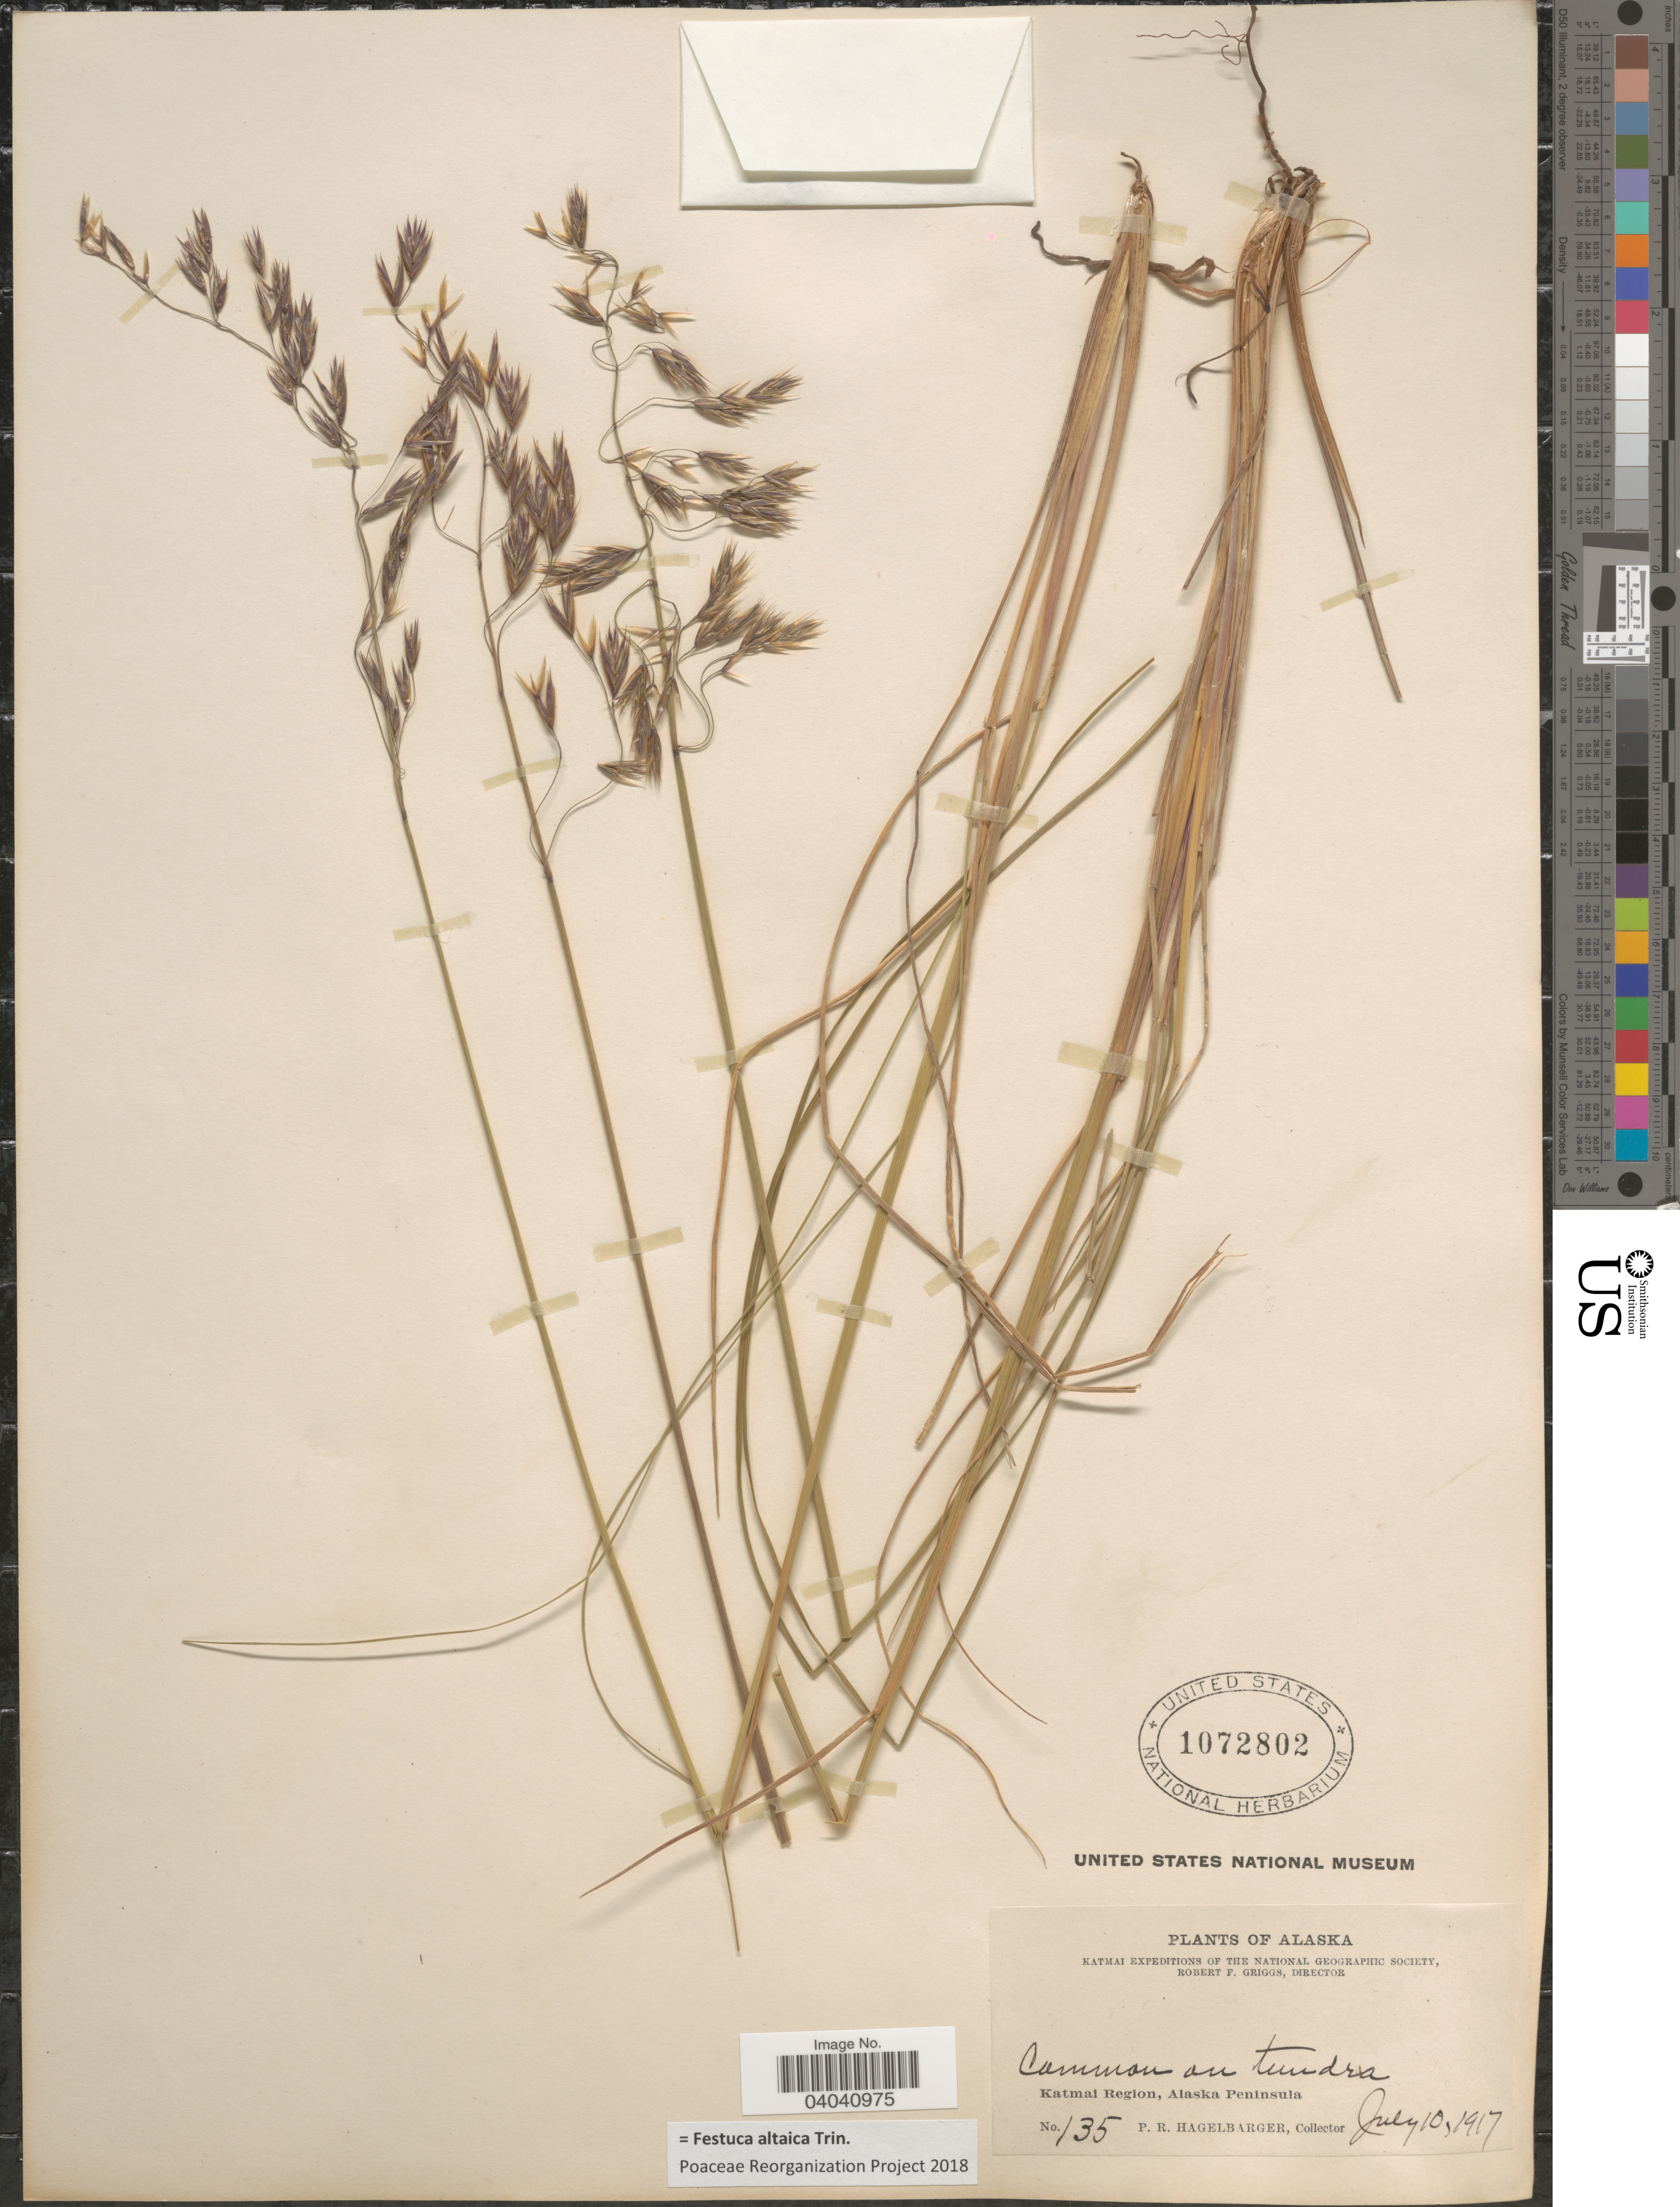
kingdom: Plantae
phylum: Tracheophyta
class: Liliopsida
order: Poales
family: Poaceae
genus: Festuca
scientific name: Festuca altaica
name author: Trin.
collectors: P. Hagelbarger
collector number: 135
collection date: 1917-07-10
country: United States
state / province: Alaska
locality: Common on tundra. Katmai Region, Alaska Peninsula.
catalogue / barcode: US 1072802